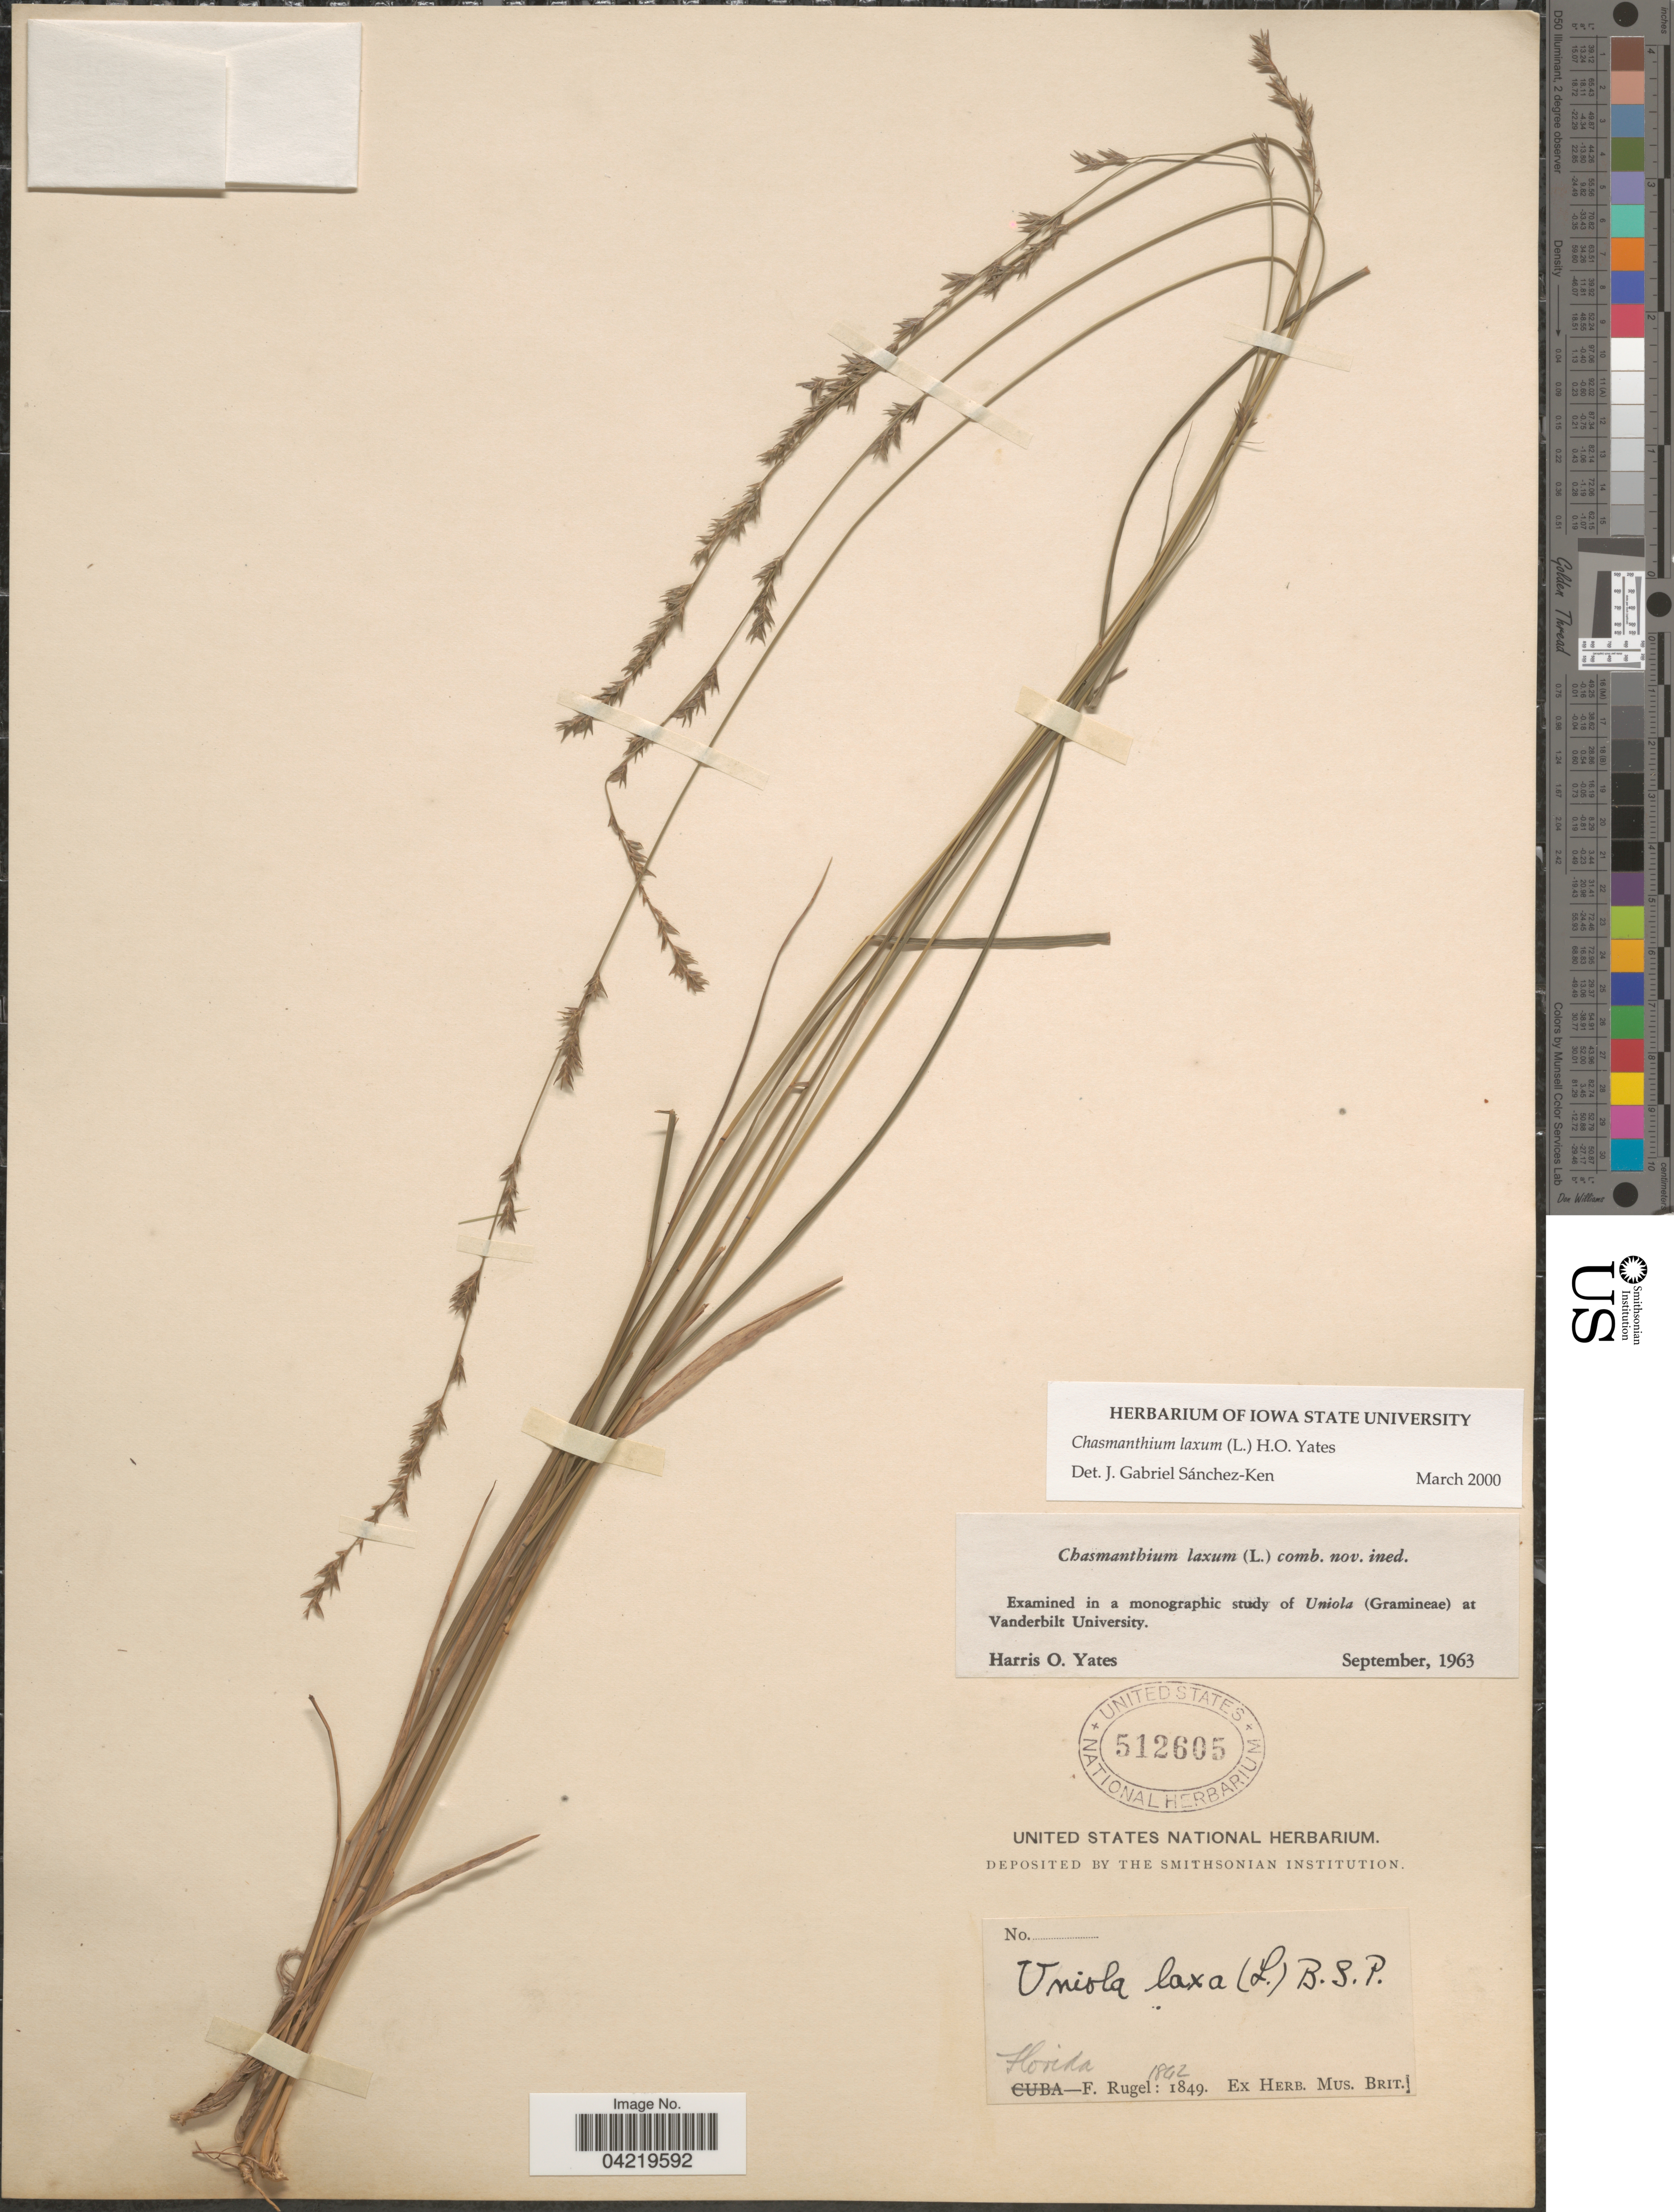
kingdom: Plantae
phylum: Tracheophyta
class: Liliopsida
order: Poales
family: Poaceae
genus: Chasmanthium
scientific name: Chasmanthium laxum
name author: (L.) H.O. Yates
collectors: F. Rugel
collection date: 1842/1849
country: United States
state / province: Florida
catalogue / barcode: US 512605